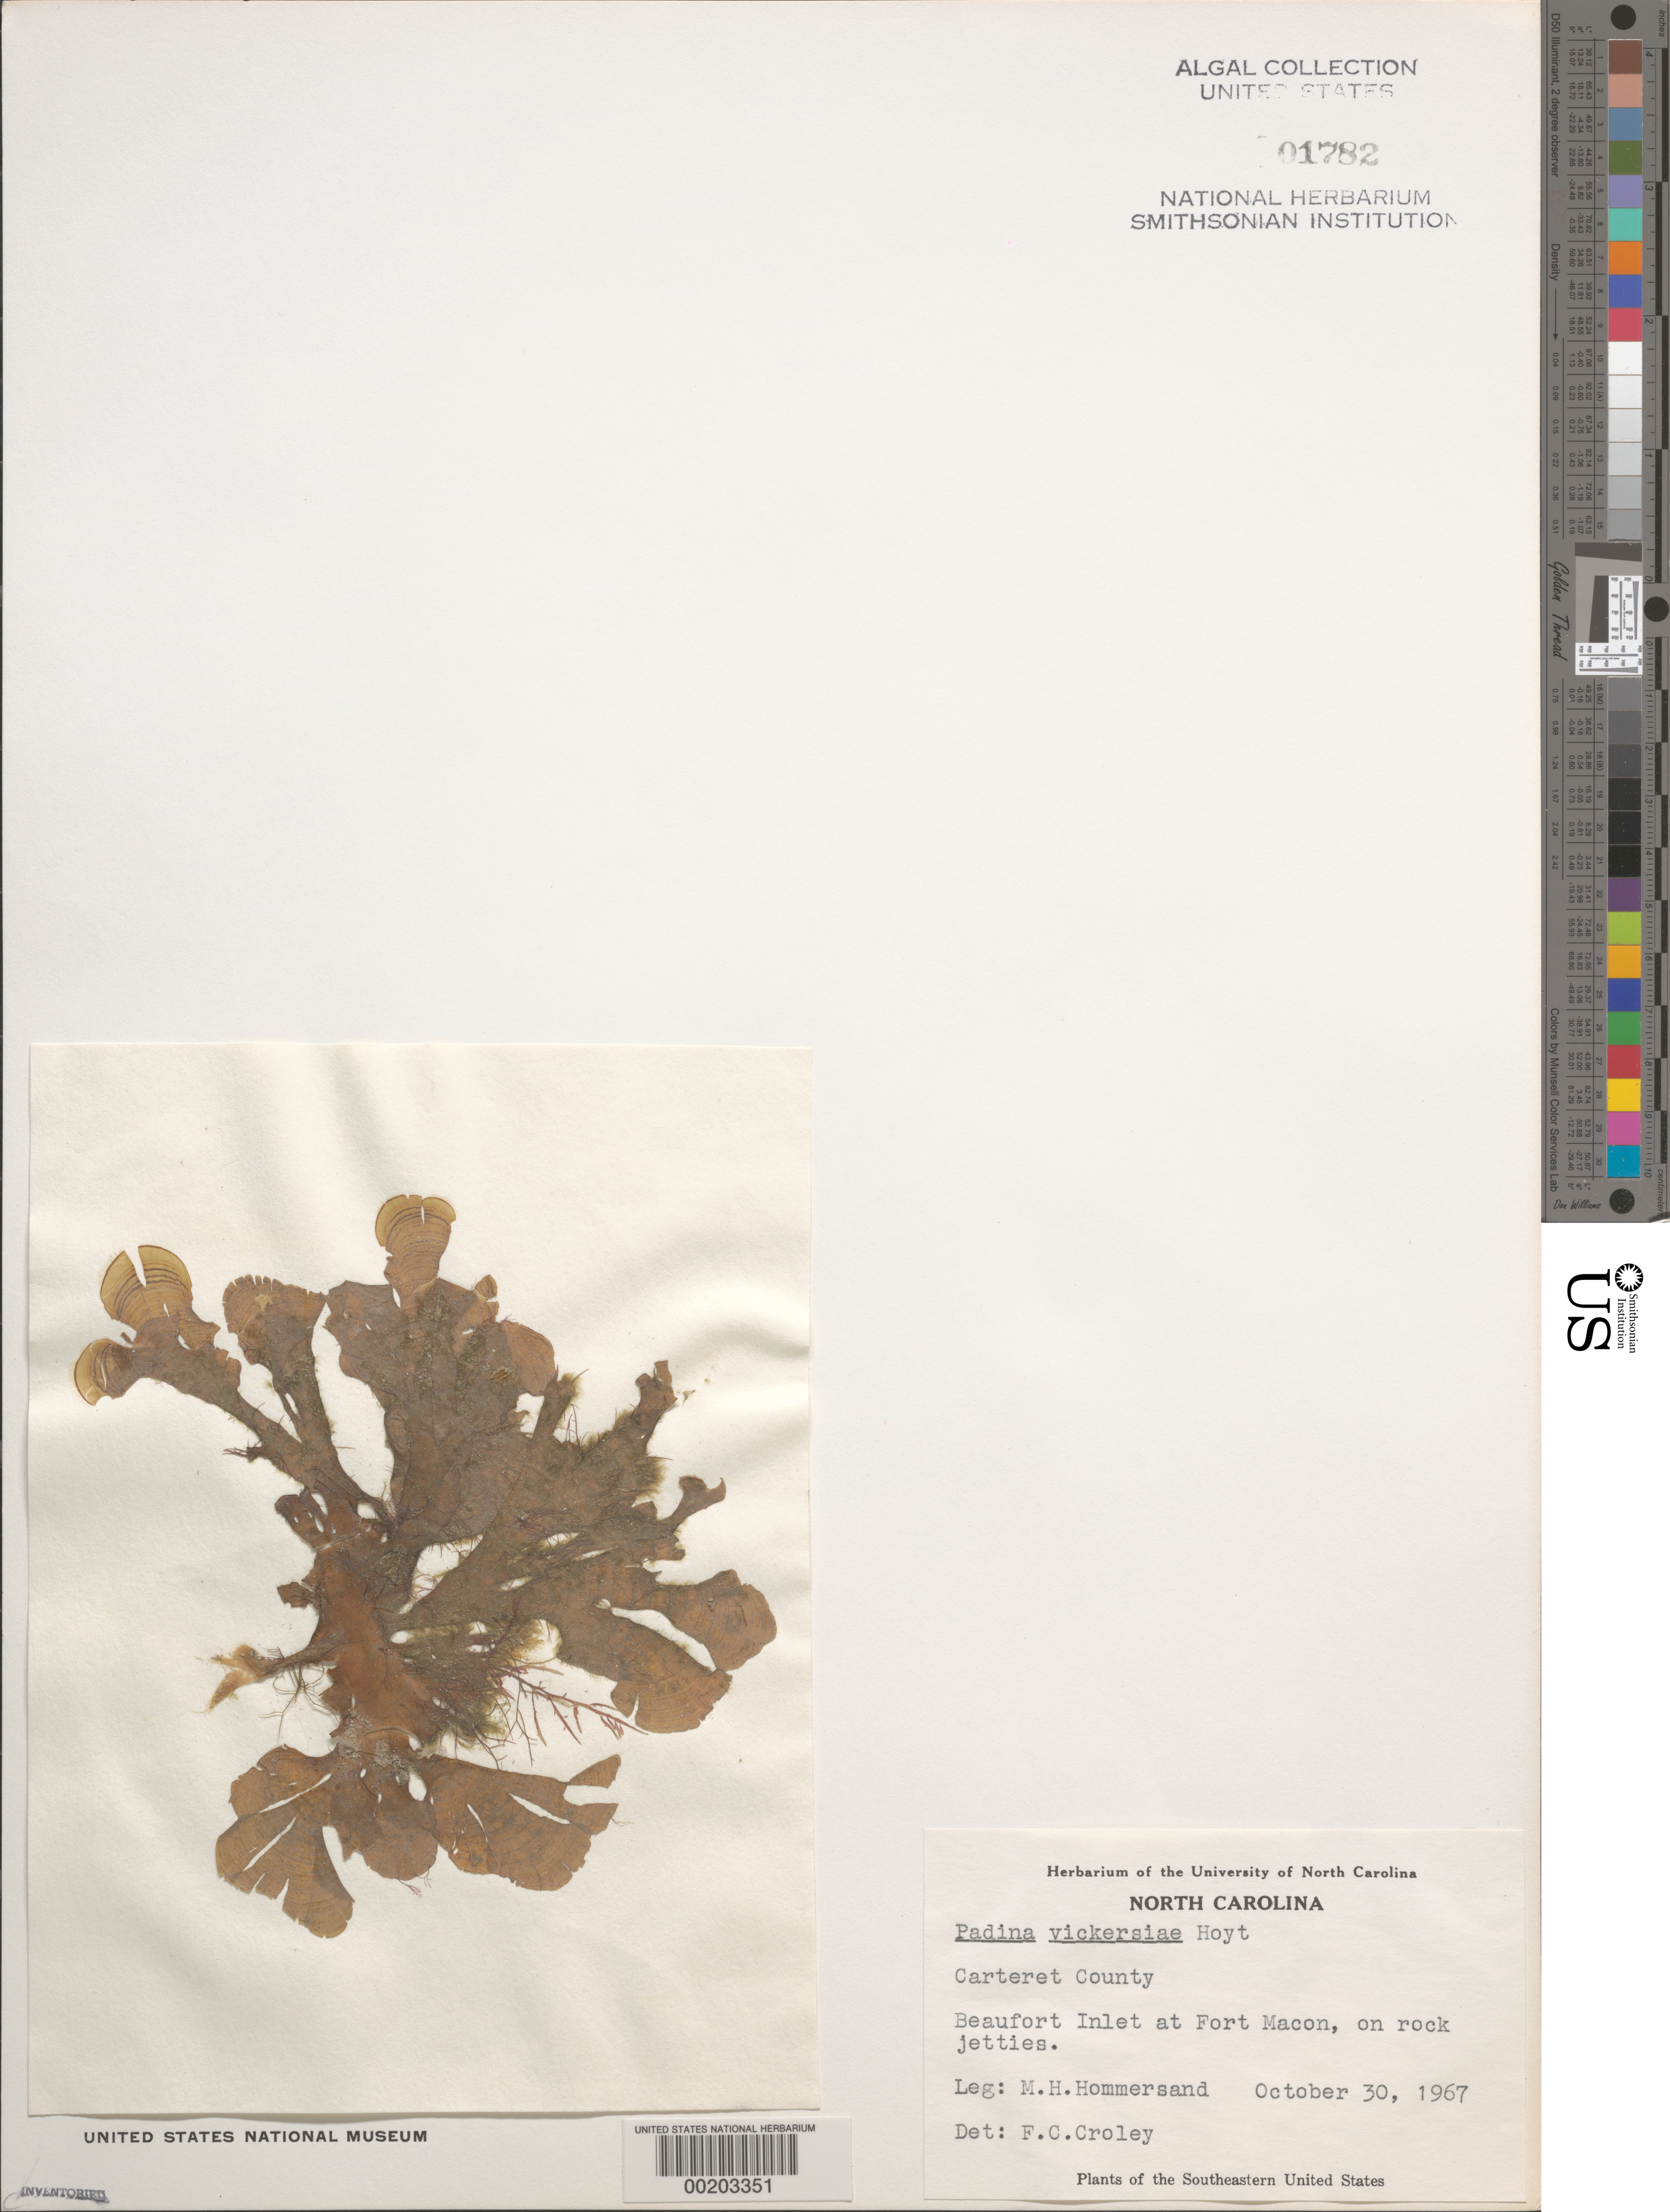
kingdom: Chromista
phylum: Ochrophyta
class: Phaeophyceae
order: Dictyotales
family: Dictyotaceae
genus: Padina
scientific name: Padina gymnospora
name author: (Kütz.) O.G. Sond.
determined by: Algae name updating Project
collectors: M. H. Hommersand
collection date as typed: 30 Oct 1967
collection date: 1967-10-30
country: United States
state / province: North Carolina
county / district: Carteret County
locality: Beaufort Inlet, Fort Macon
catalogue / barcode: US 1782